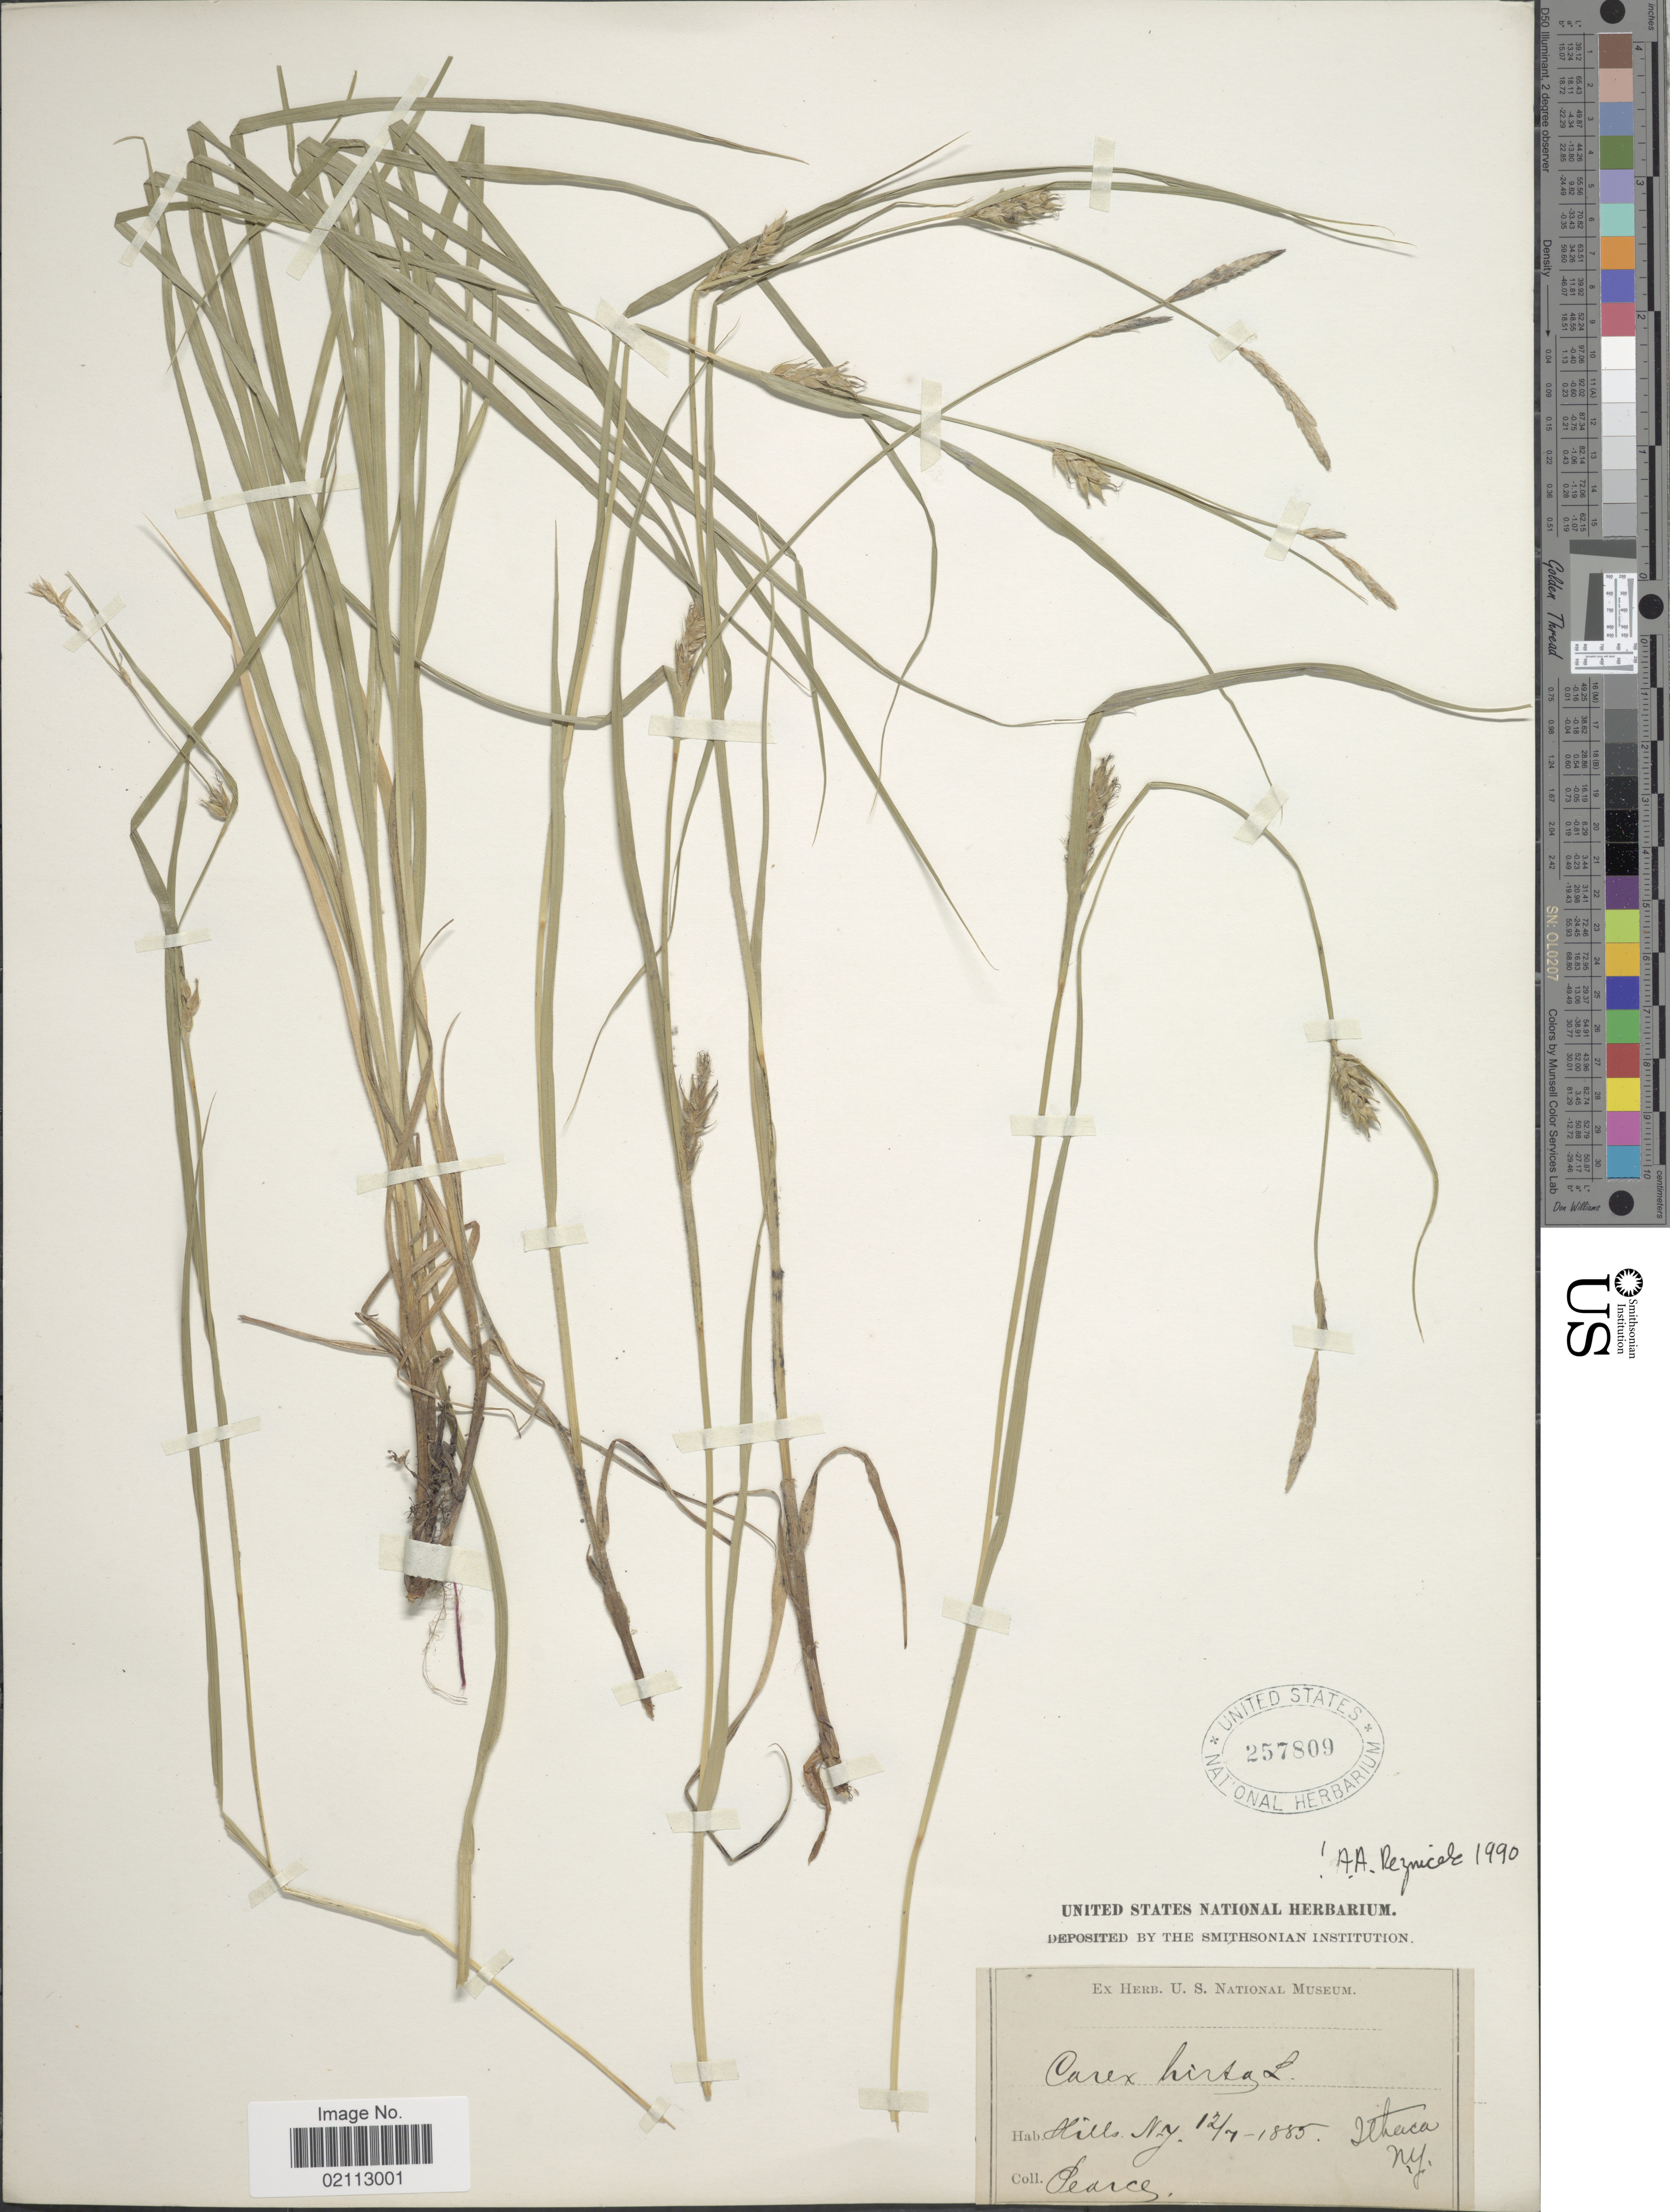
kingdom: Plantae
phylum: Tracheophyta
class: Liliopsida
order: Poales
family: Cyperaceae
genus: Carex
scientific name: Carex hirta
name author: L.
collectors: -. Pearce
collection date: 1885-12-07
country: United States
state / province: New York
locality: Hills. Ithaca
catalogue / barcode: US 257809